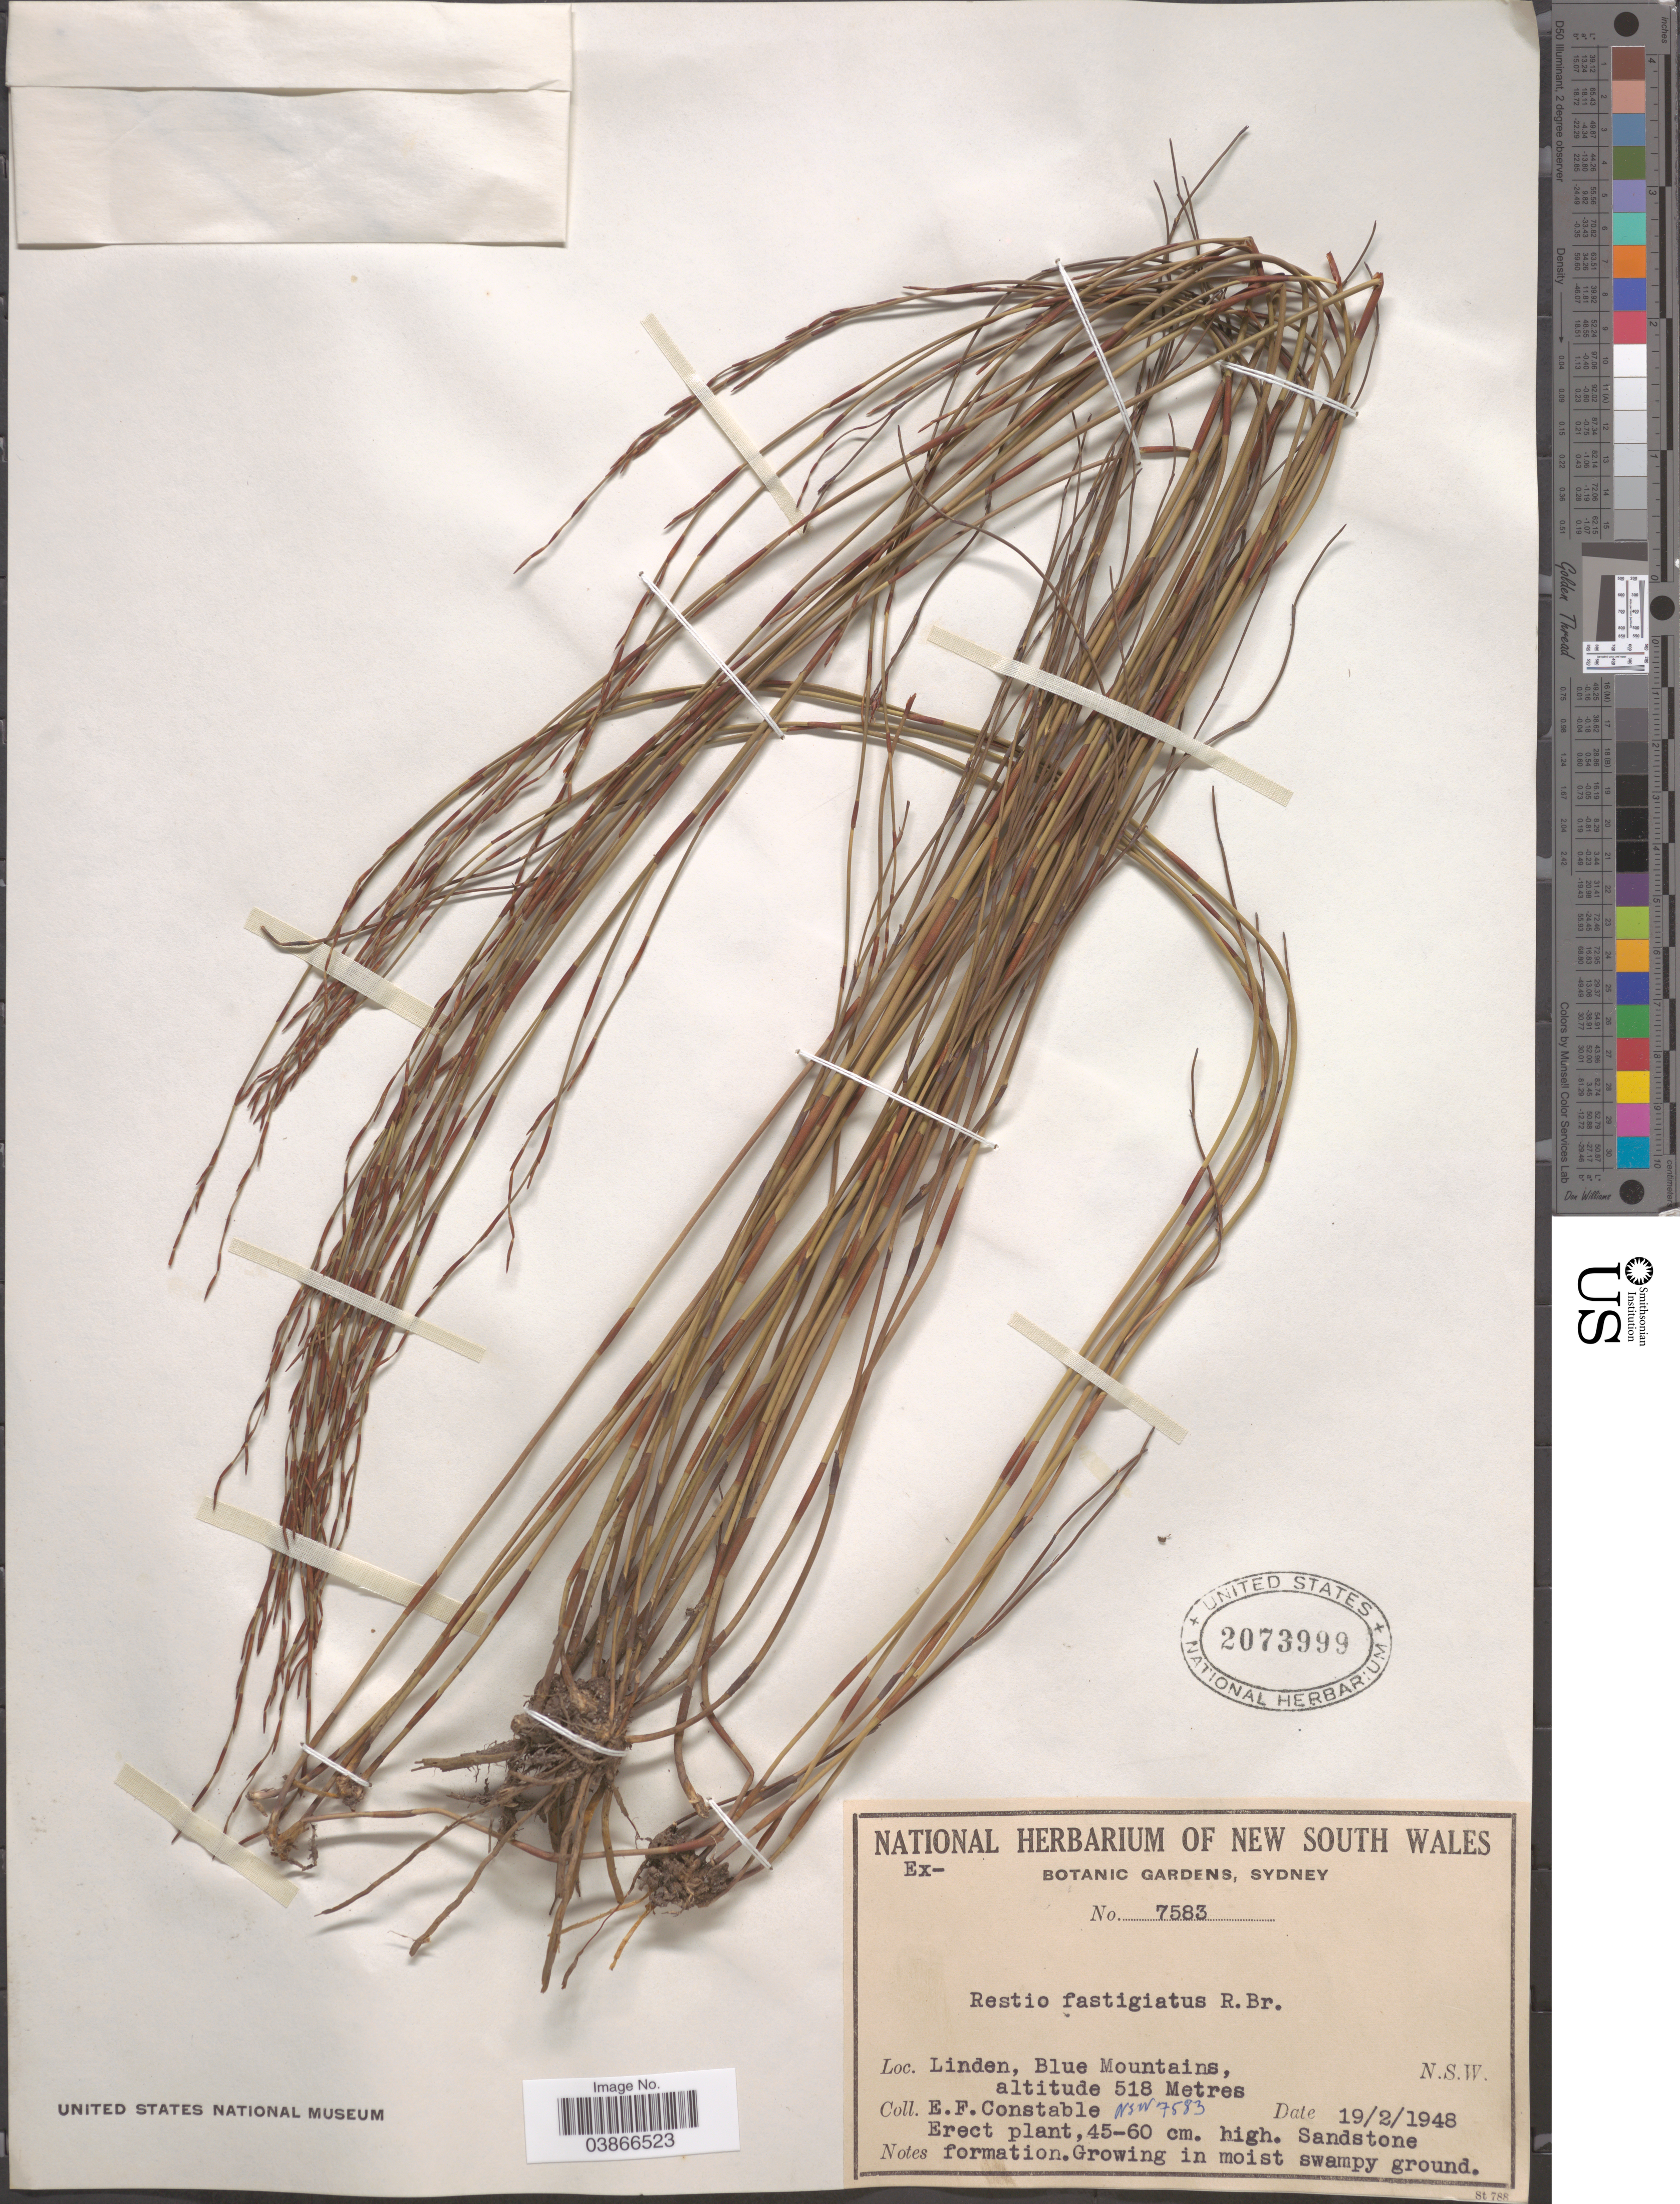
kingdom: Plantae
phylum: Tracheophyta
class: Liliopsida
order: Poales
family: Restionaceae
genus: Chordifex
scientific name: Chordifex fastigiatus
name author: (R. Br.) B.G. Briggs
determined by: Strong, Mark T., (BOT), Smithsonian Institution - National Museum of Natural History (UNITED STATES)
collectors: E. F. Constable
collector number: NSW 7583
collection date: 1948-02-19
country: Australia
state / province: New South Wales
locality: Linden, Blue Mountains.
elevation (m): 518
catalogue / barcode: US 2073999